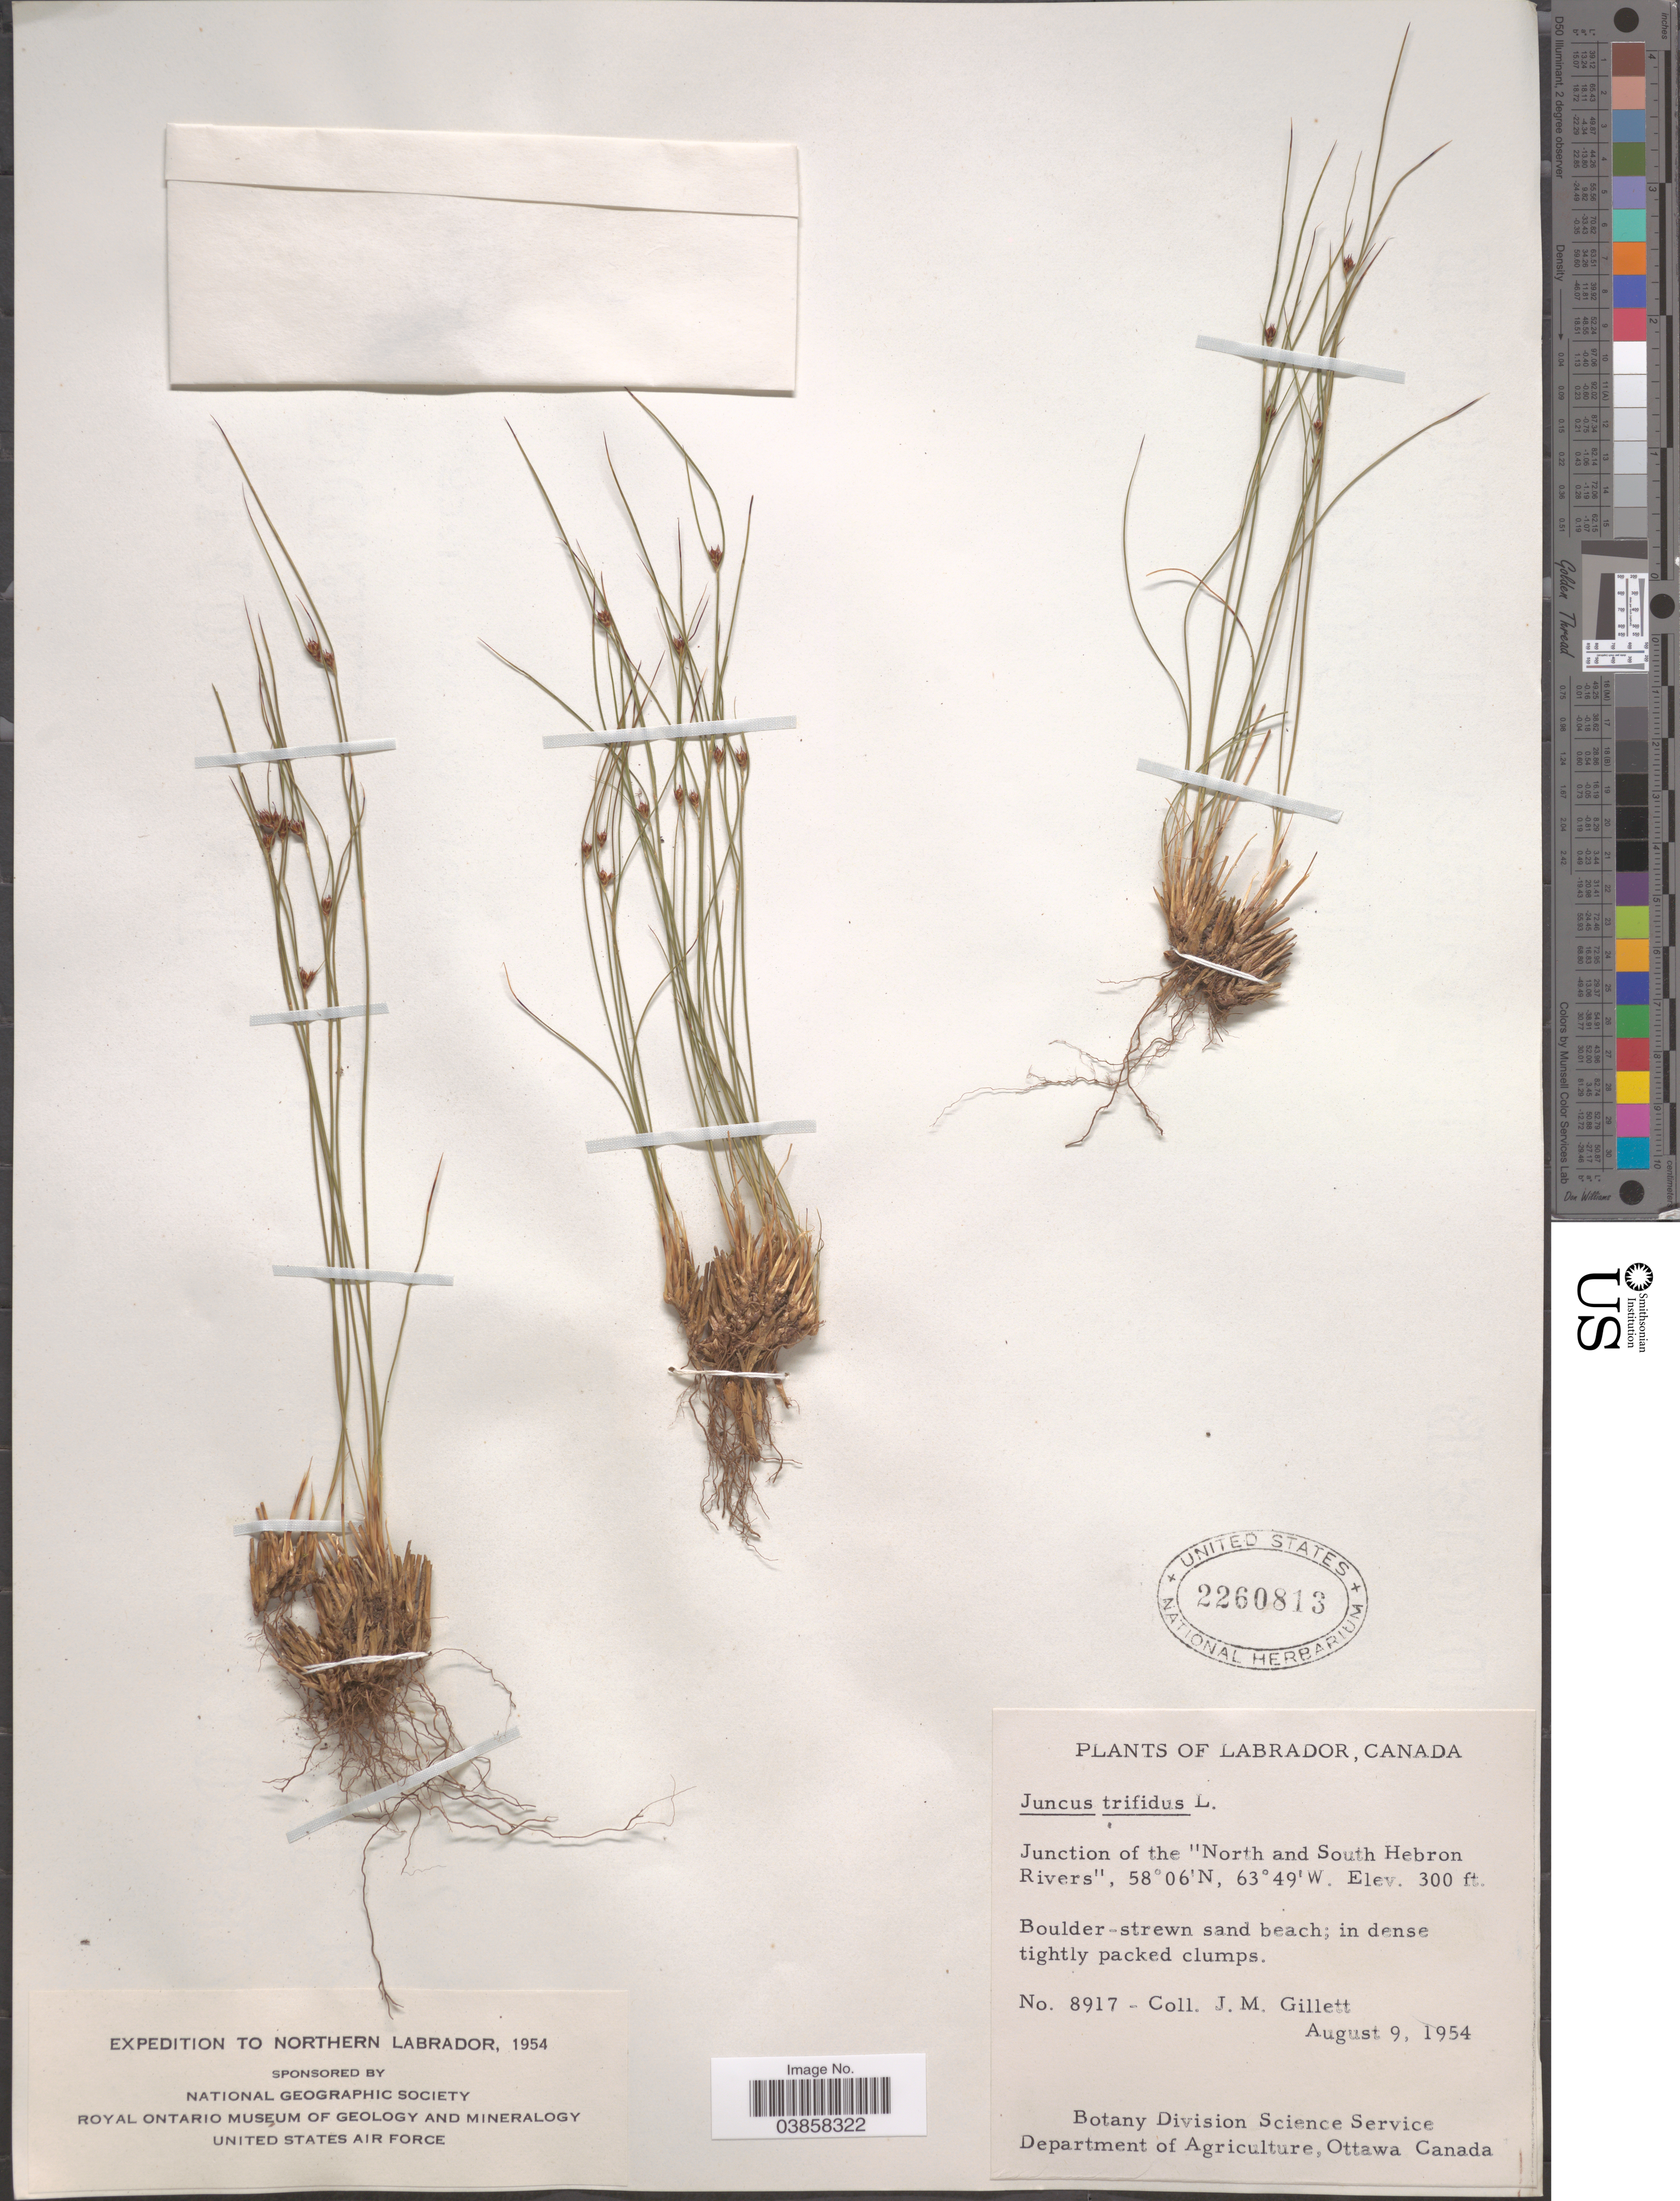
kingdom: Plantae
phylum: Tracheophyta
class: Liliopsida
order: Poales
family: Juncaceae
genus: Juncus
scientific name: Juncus trifidus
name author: L.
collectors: J. M. Gillett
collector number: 8917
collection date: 1954-08-09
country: Canada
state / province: Newfoundland and Labrador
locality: Northern Labrador. Junction of the " North and South Hebron Rivers".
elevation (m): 91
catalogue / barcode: US 2260813